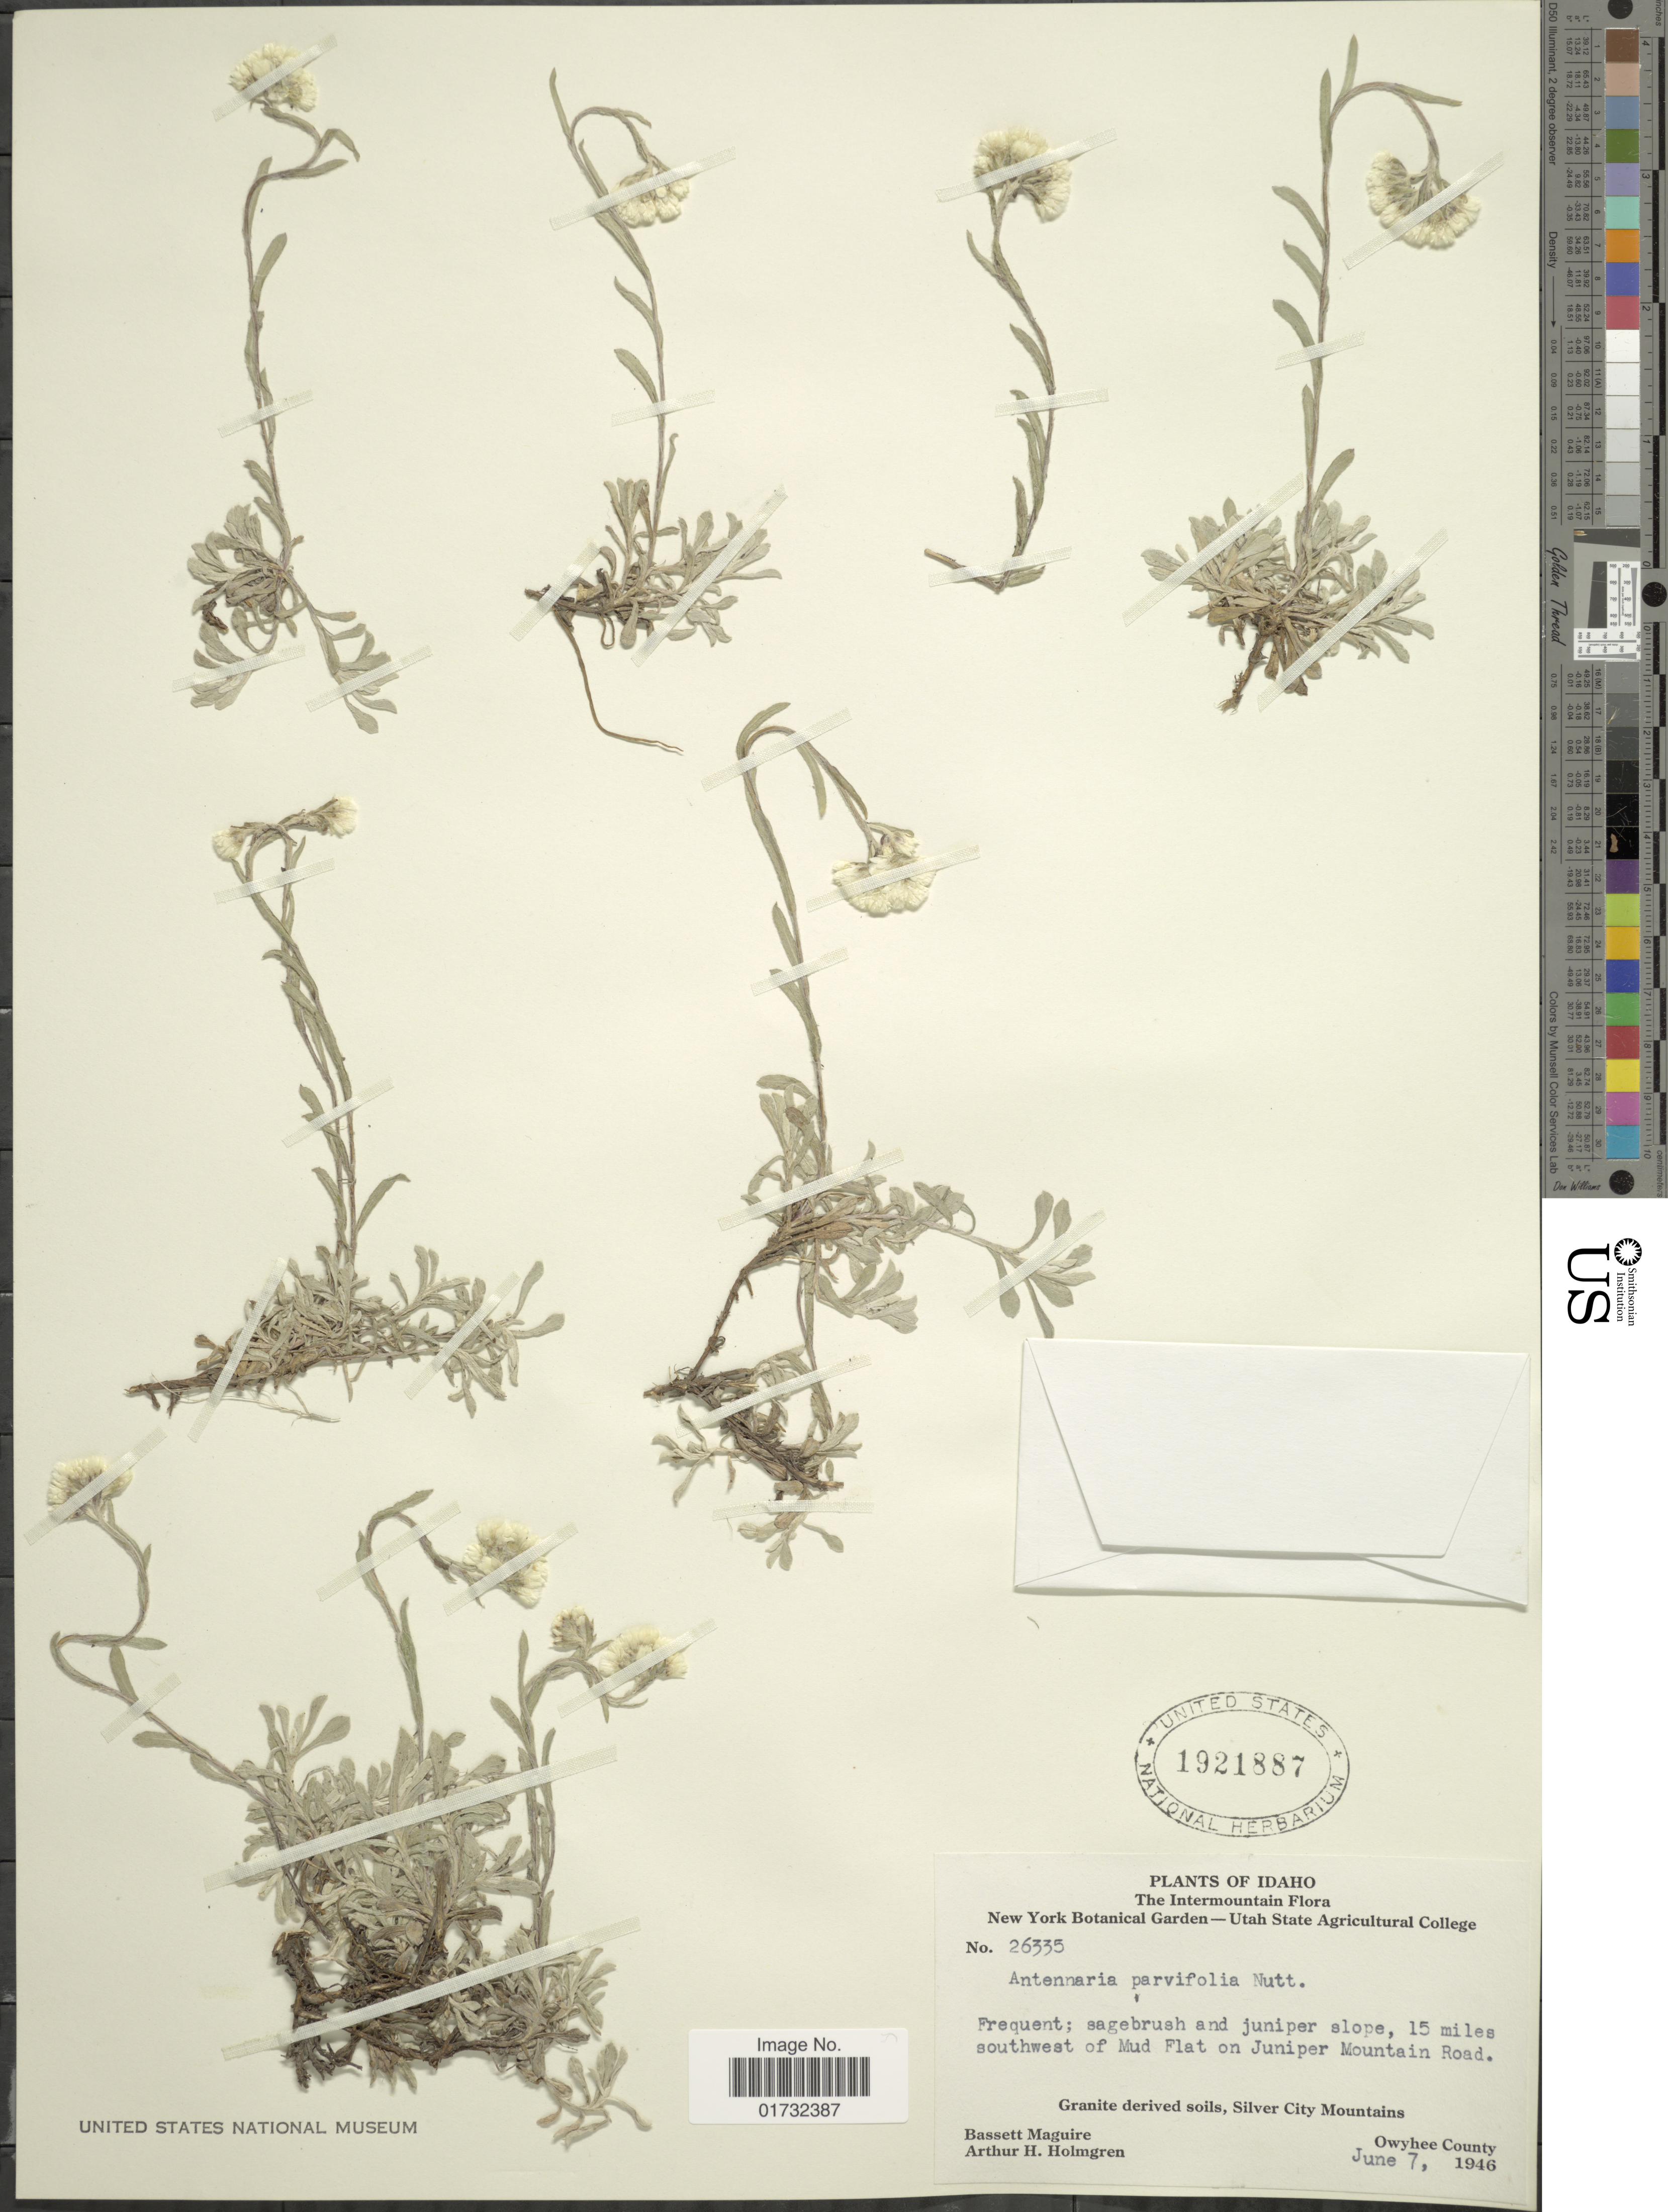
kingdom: Plantae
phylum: Tracheophyta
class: Magnoliopsida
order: Asterales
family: Asteraceae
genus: Antennaria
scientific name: Antennaria parvifolia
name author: Nutt.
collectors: B. Maguire & A. H. Holmgren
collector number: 26335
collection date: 1946-06-07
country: United States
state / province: Idaho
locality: Intermountain. 15 miles southwest of Mud Flat on Juniper Mountain Road. Silver City Mountains. Owyhee County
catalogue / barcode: US 1921887